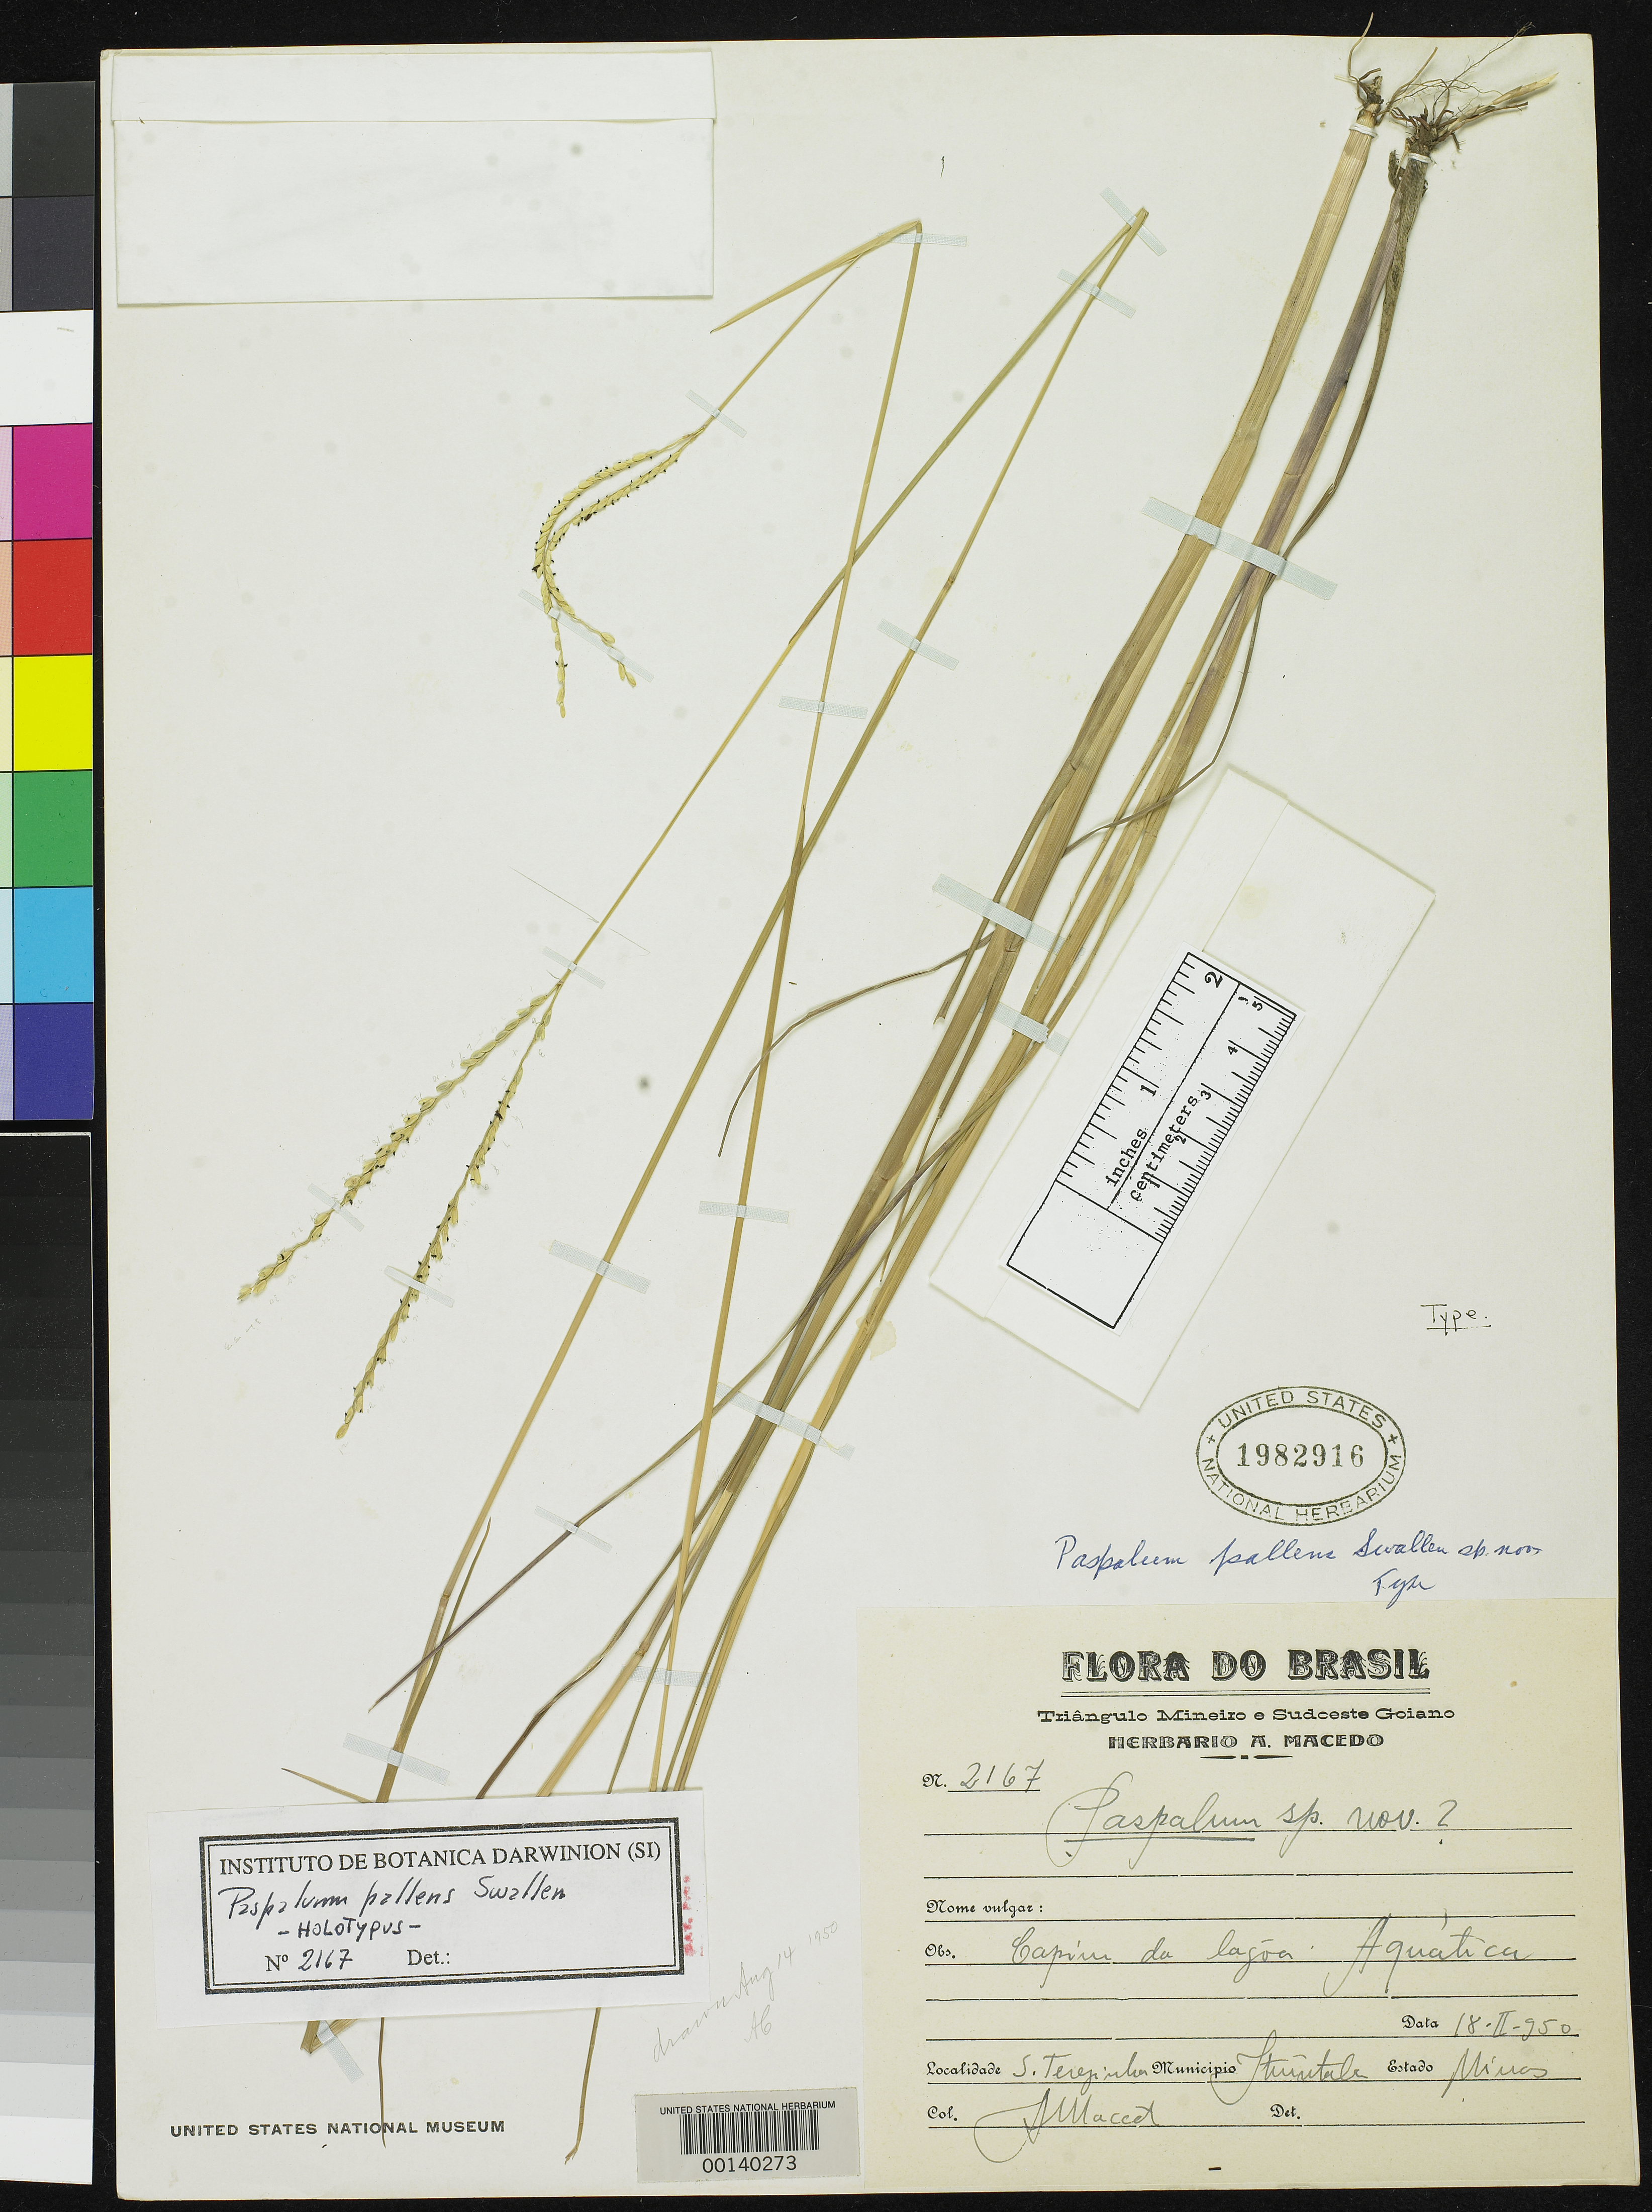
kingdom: Plantae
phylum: Tracheophyta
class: Liliopsida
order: Poales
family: Poaceae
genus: Paspalum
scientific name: Paspalum pallens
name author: Swallen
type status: Holotype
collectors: A. Macedo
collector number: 2167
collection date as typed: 18 Feb 1950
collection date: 1950-02-18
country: Brazil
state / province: Minas Gerais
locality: Ituiutaba, at Santa Terezinha.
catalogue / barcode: US 1982916